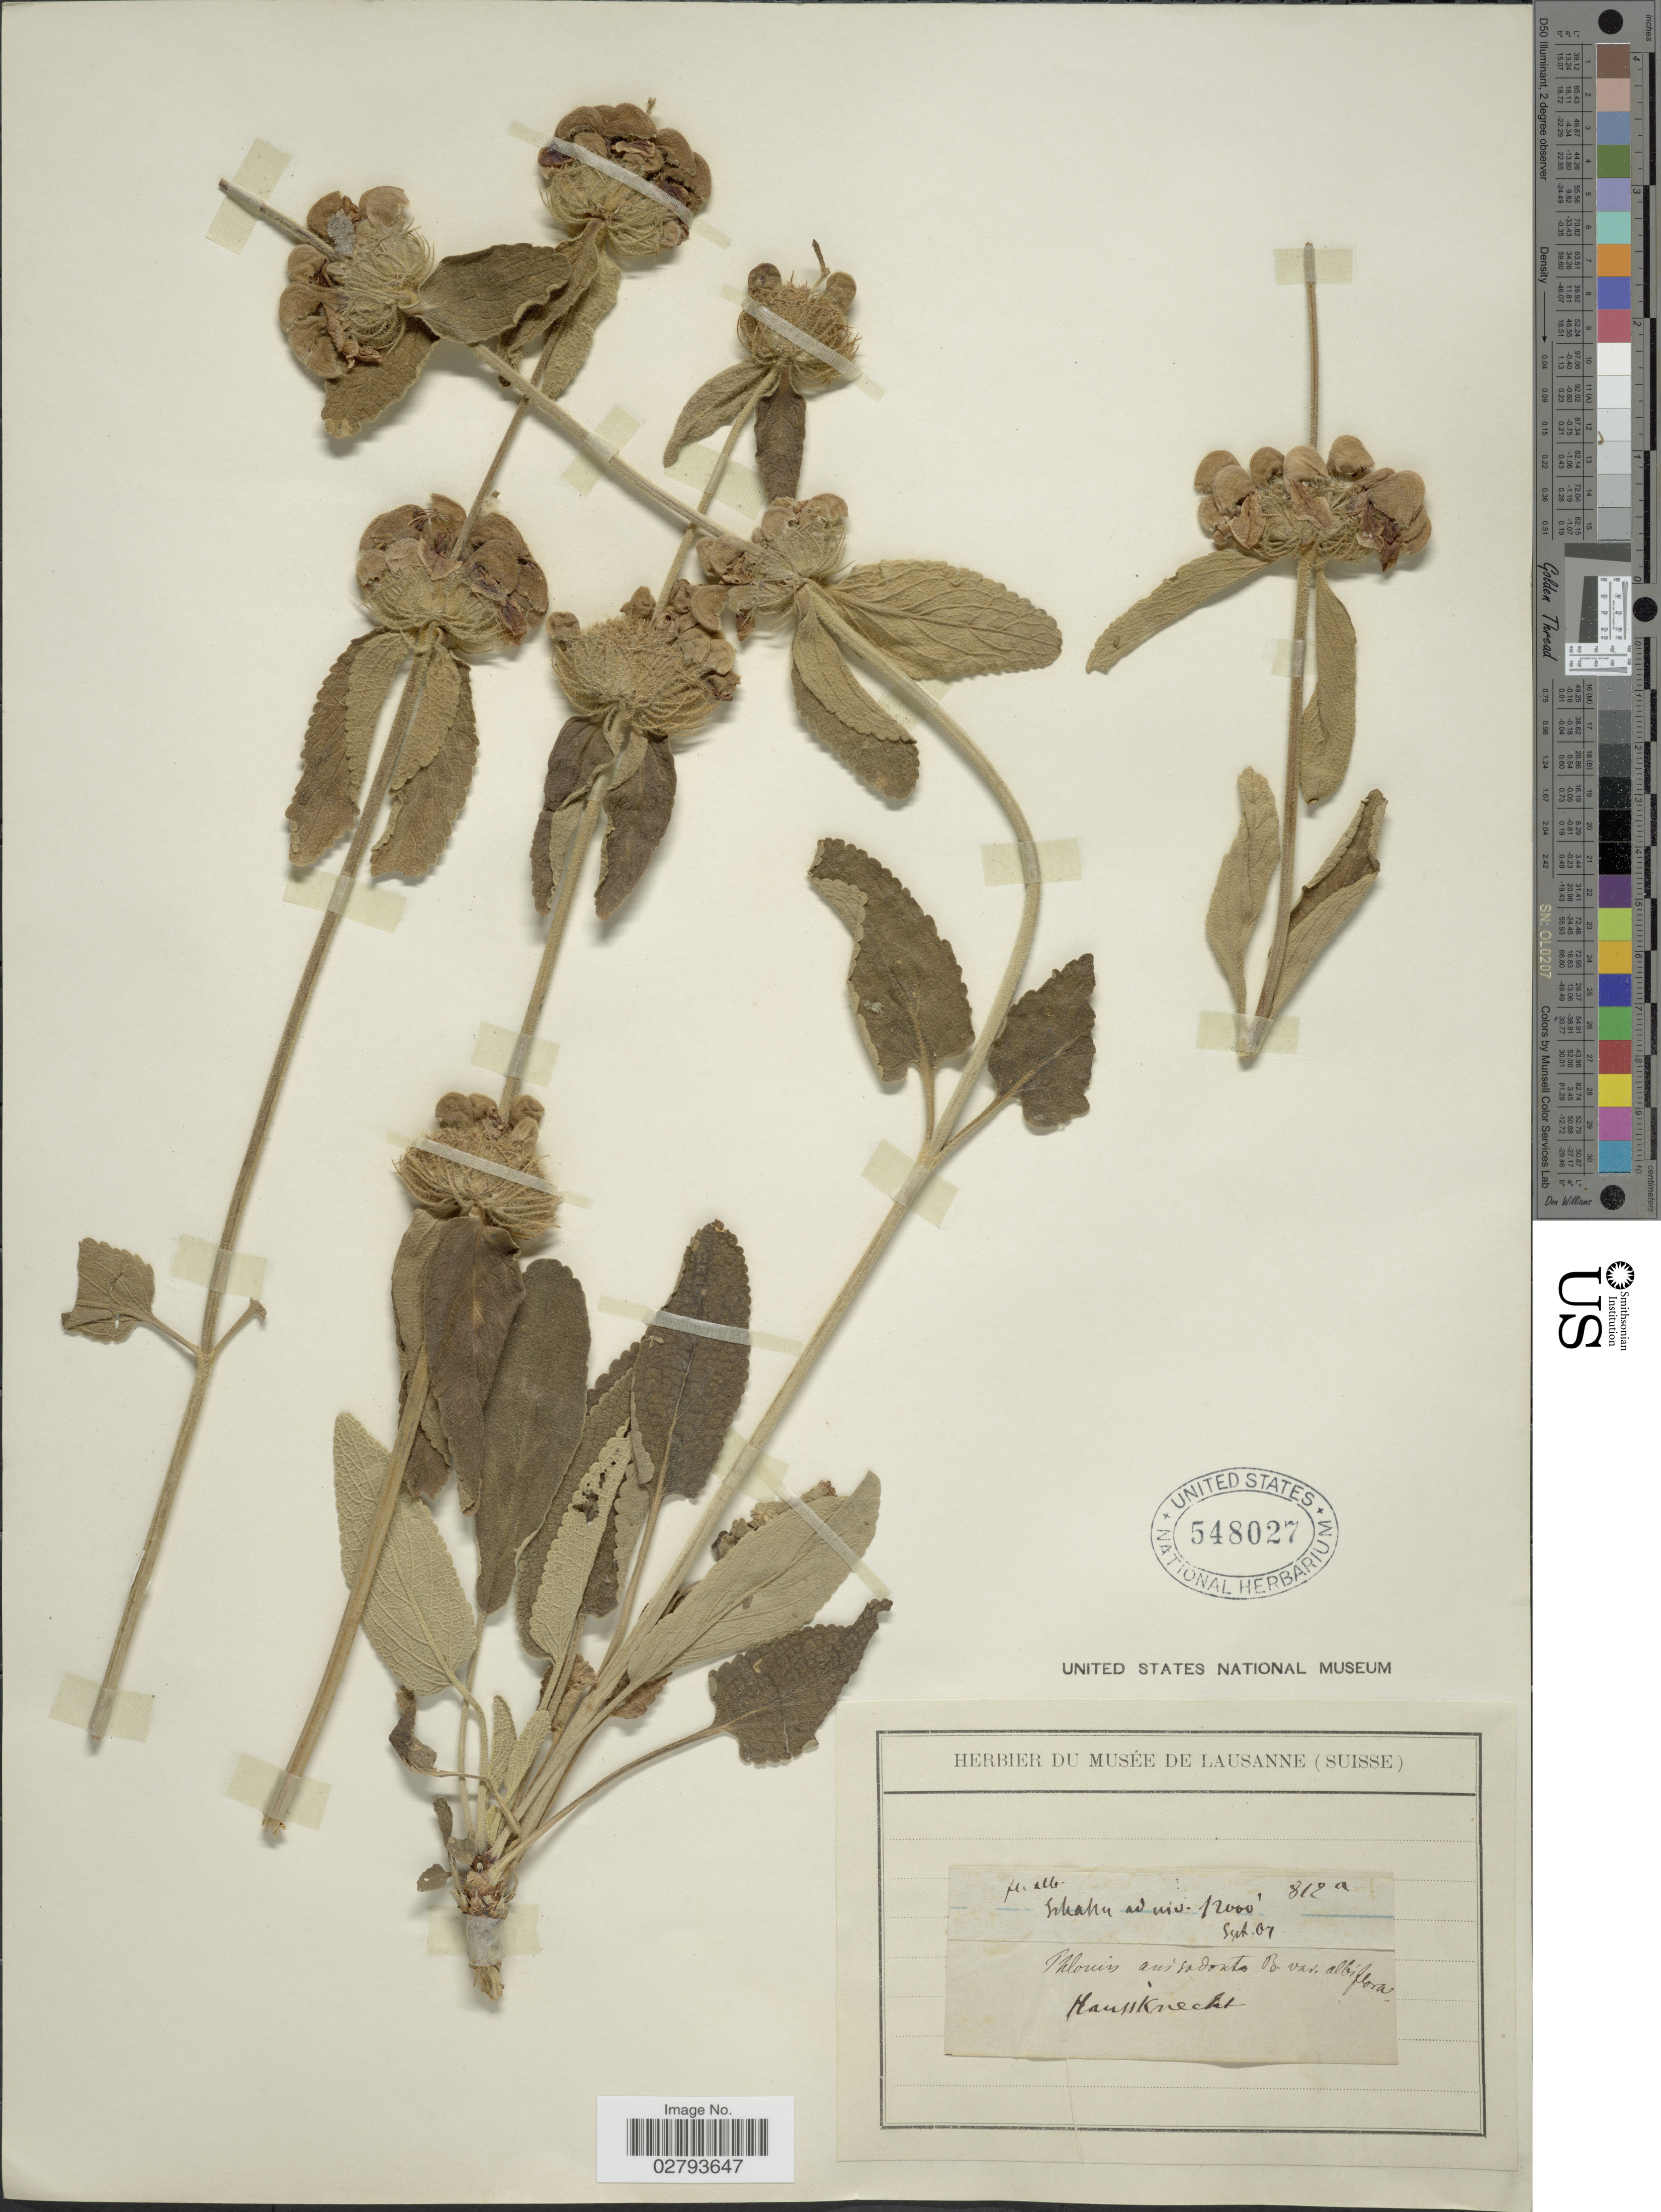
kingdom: Plantae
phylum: Tracheophyta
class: Magnoliopsida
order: Lamiales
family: Lamiaceae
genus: Phlomis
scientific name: Phlomis anisodonta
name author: Boiss.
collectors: Haussknecht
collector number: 812a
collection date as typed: Transcribed d/m/y: /9/7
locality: Ikahu ad riv [interpreted].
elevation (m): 3658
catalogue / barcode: US 548027